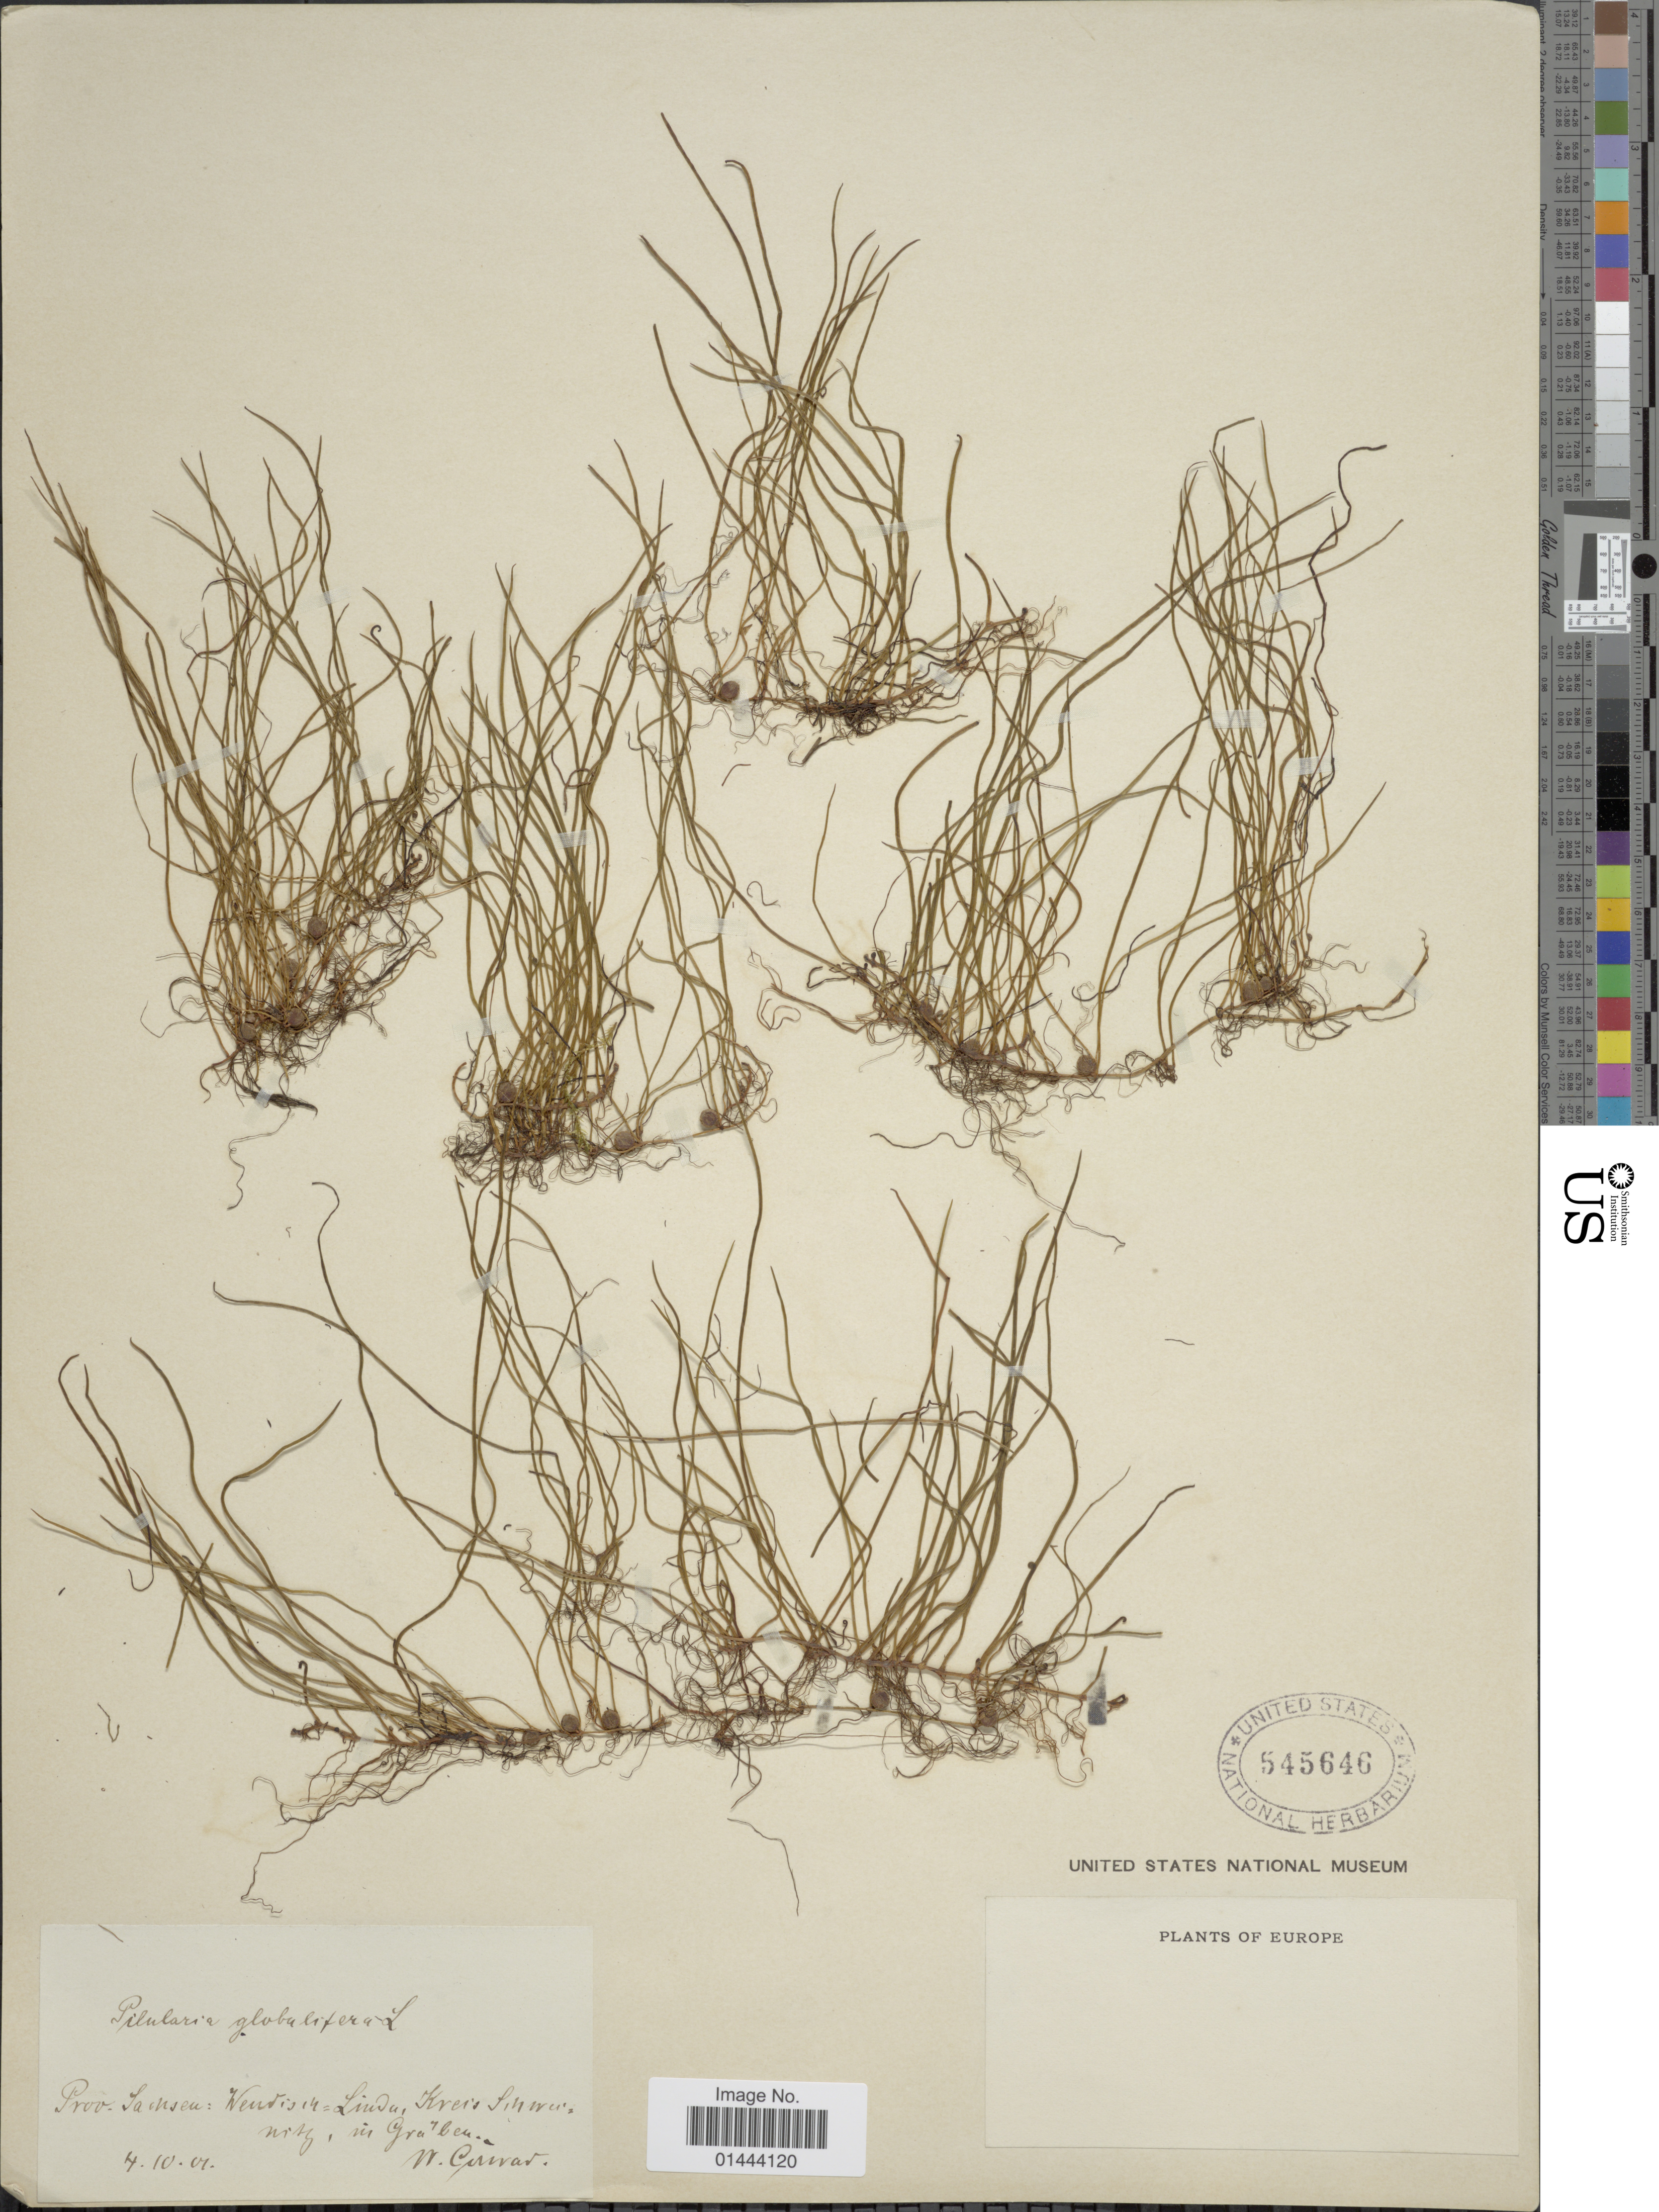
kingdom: Plantae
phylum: Tracheophyta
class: Polypodiopsida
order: Salviniales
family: Marsileaceae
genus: Pilularia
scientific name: Pilularia globulifera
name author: L.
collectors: W. Cinvar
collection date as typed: Transcribed d/m/y: 4/10/01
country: Germany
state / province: Sachsen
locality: Wendisiu, Lunda, Kreis Sinweri, weitz, in Grabenia [interpreted]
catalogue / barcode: US 545646